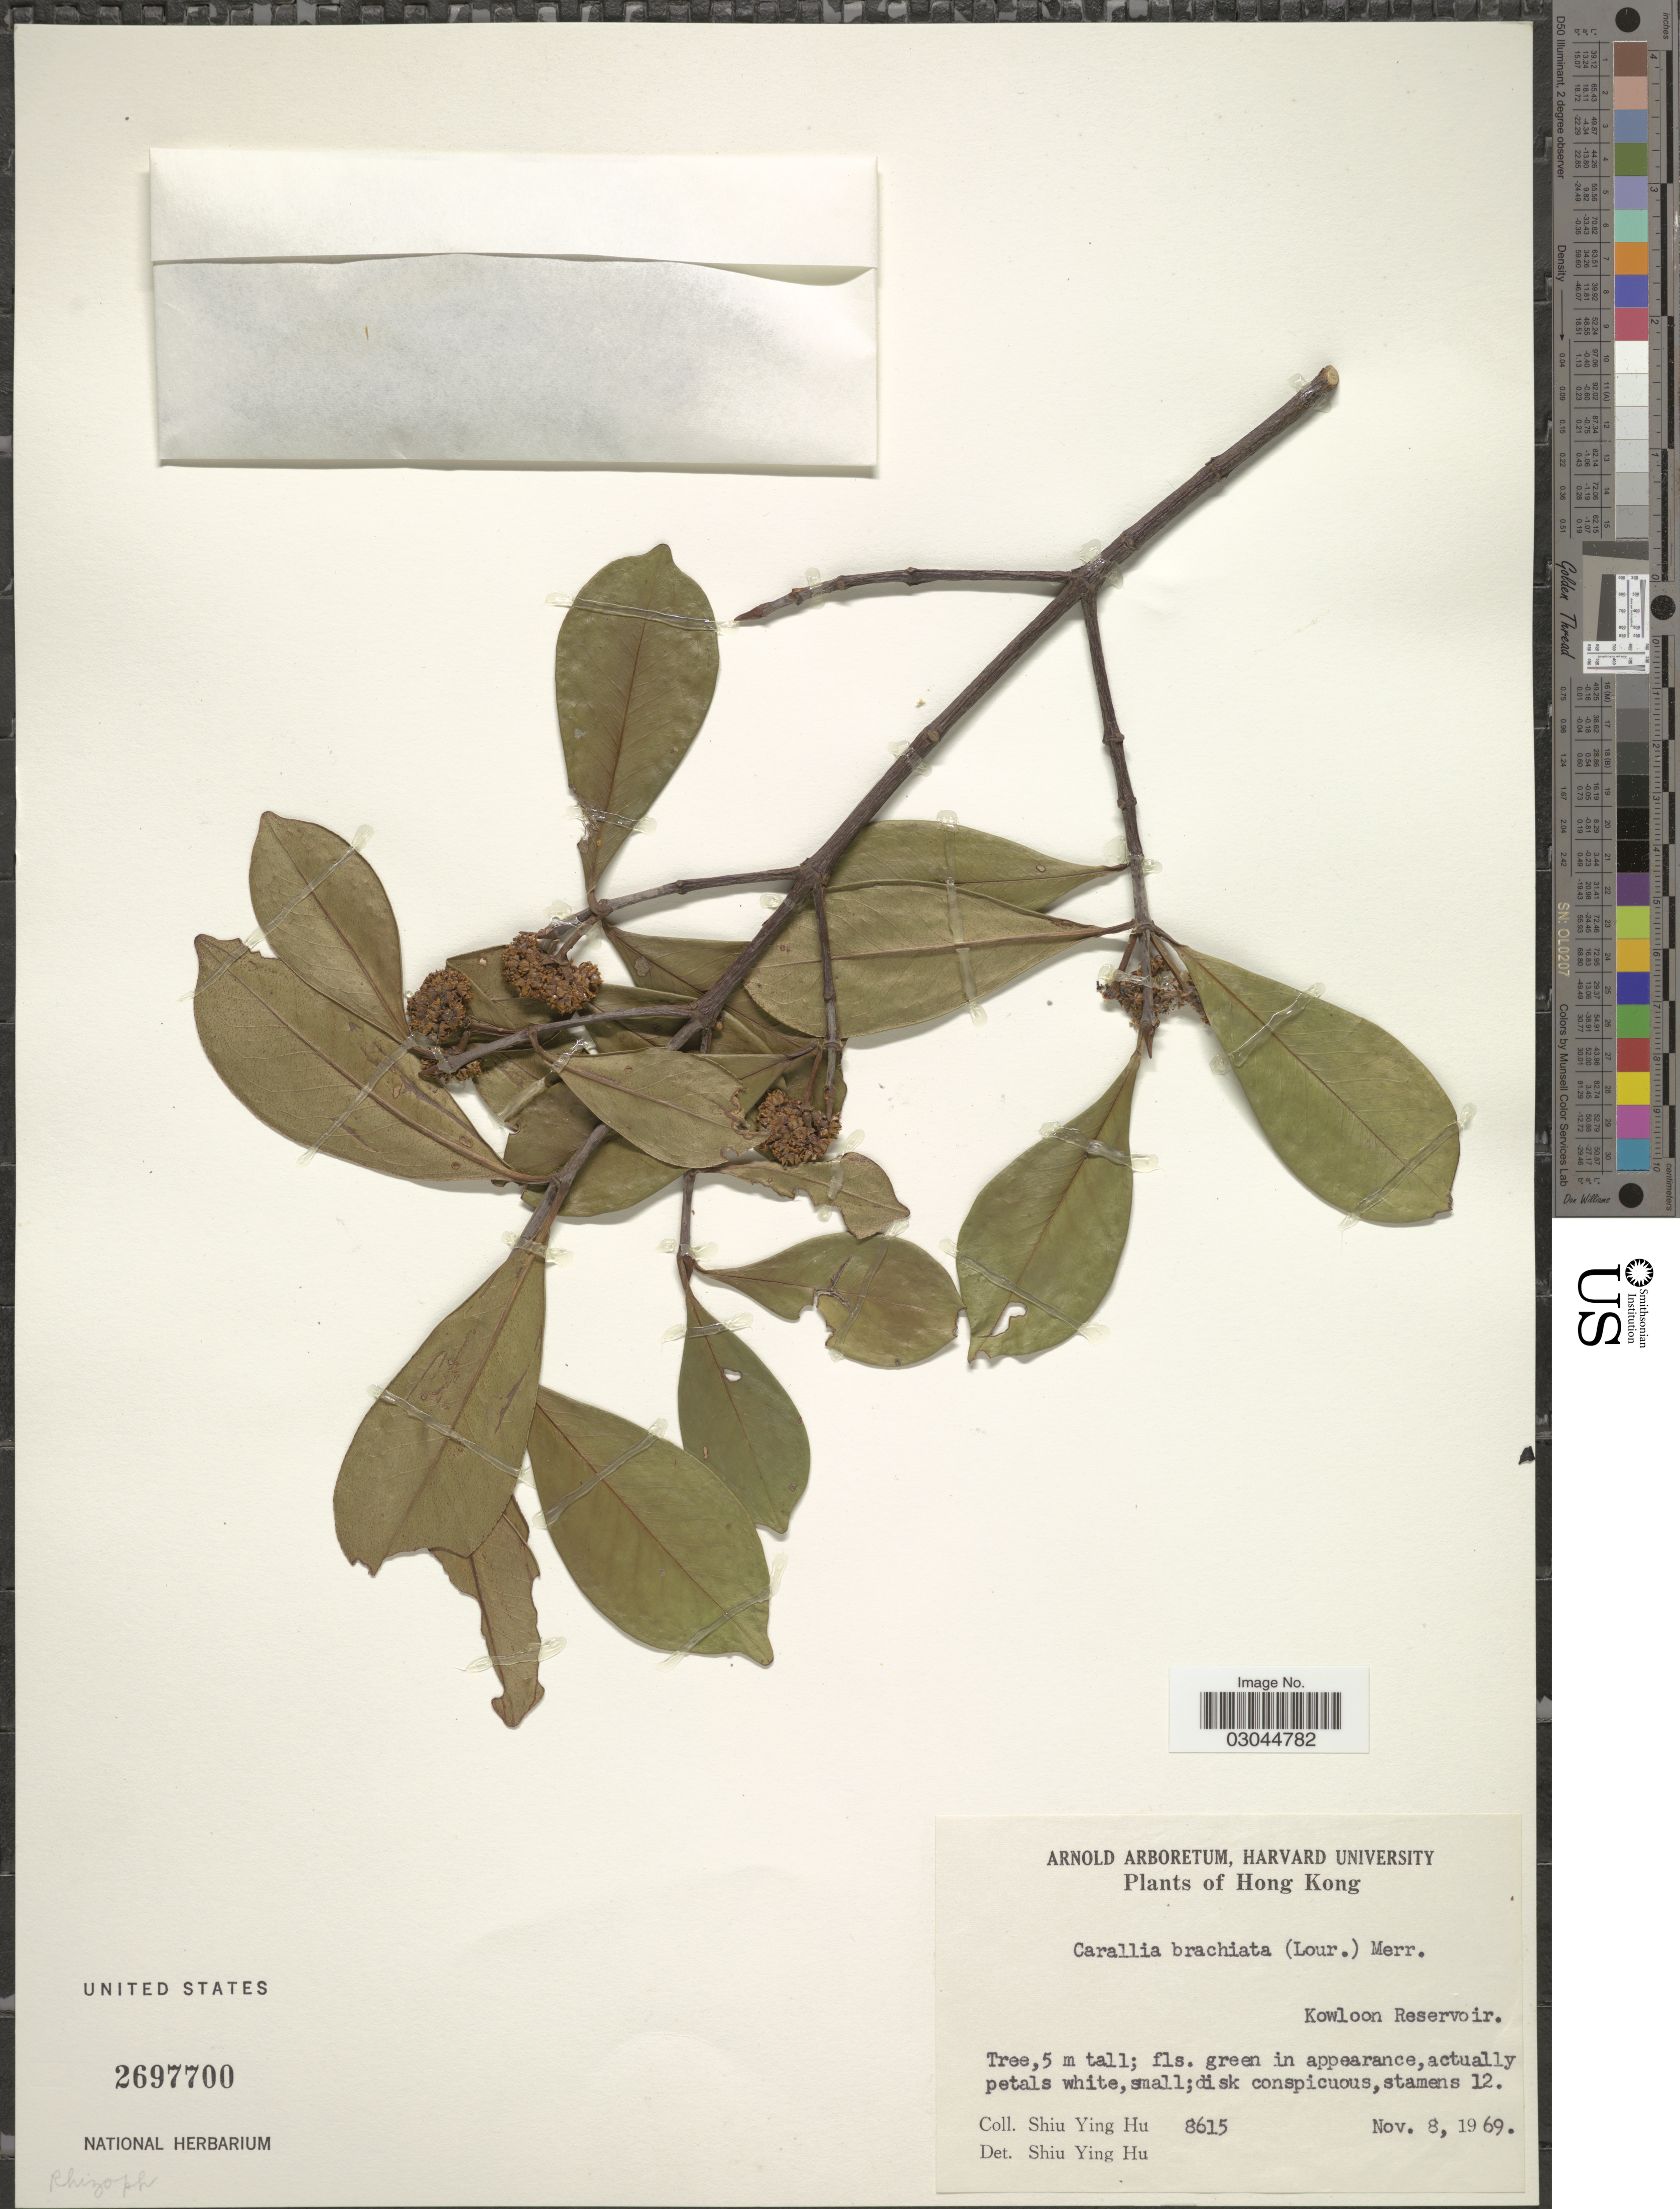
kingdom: Plantae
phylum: Tracheophyta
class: Magnoliopsida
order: Malpighiales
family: Rhizophoraceae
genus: Carallia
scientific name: Carallia brachiata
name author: (Lour.) Merr.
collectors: S. Y. Hu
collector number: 8615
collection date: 1969-11-08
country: China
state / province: Hong Kong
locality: Kowloon Reservoir.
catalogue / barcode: US 2697700